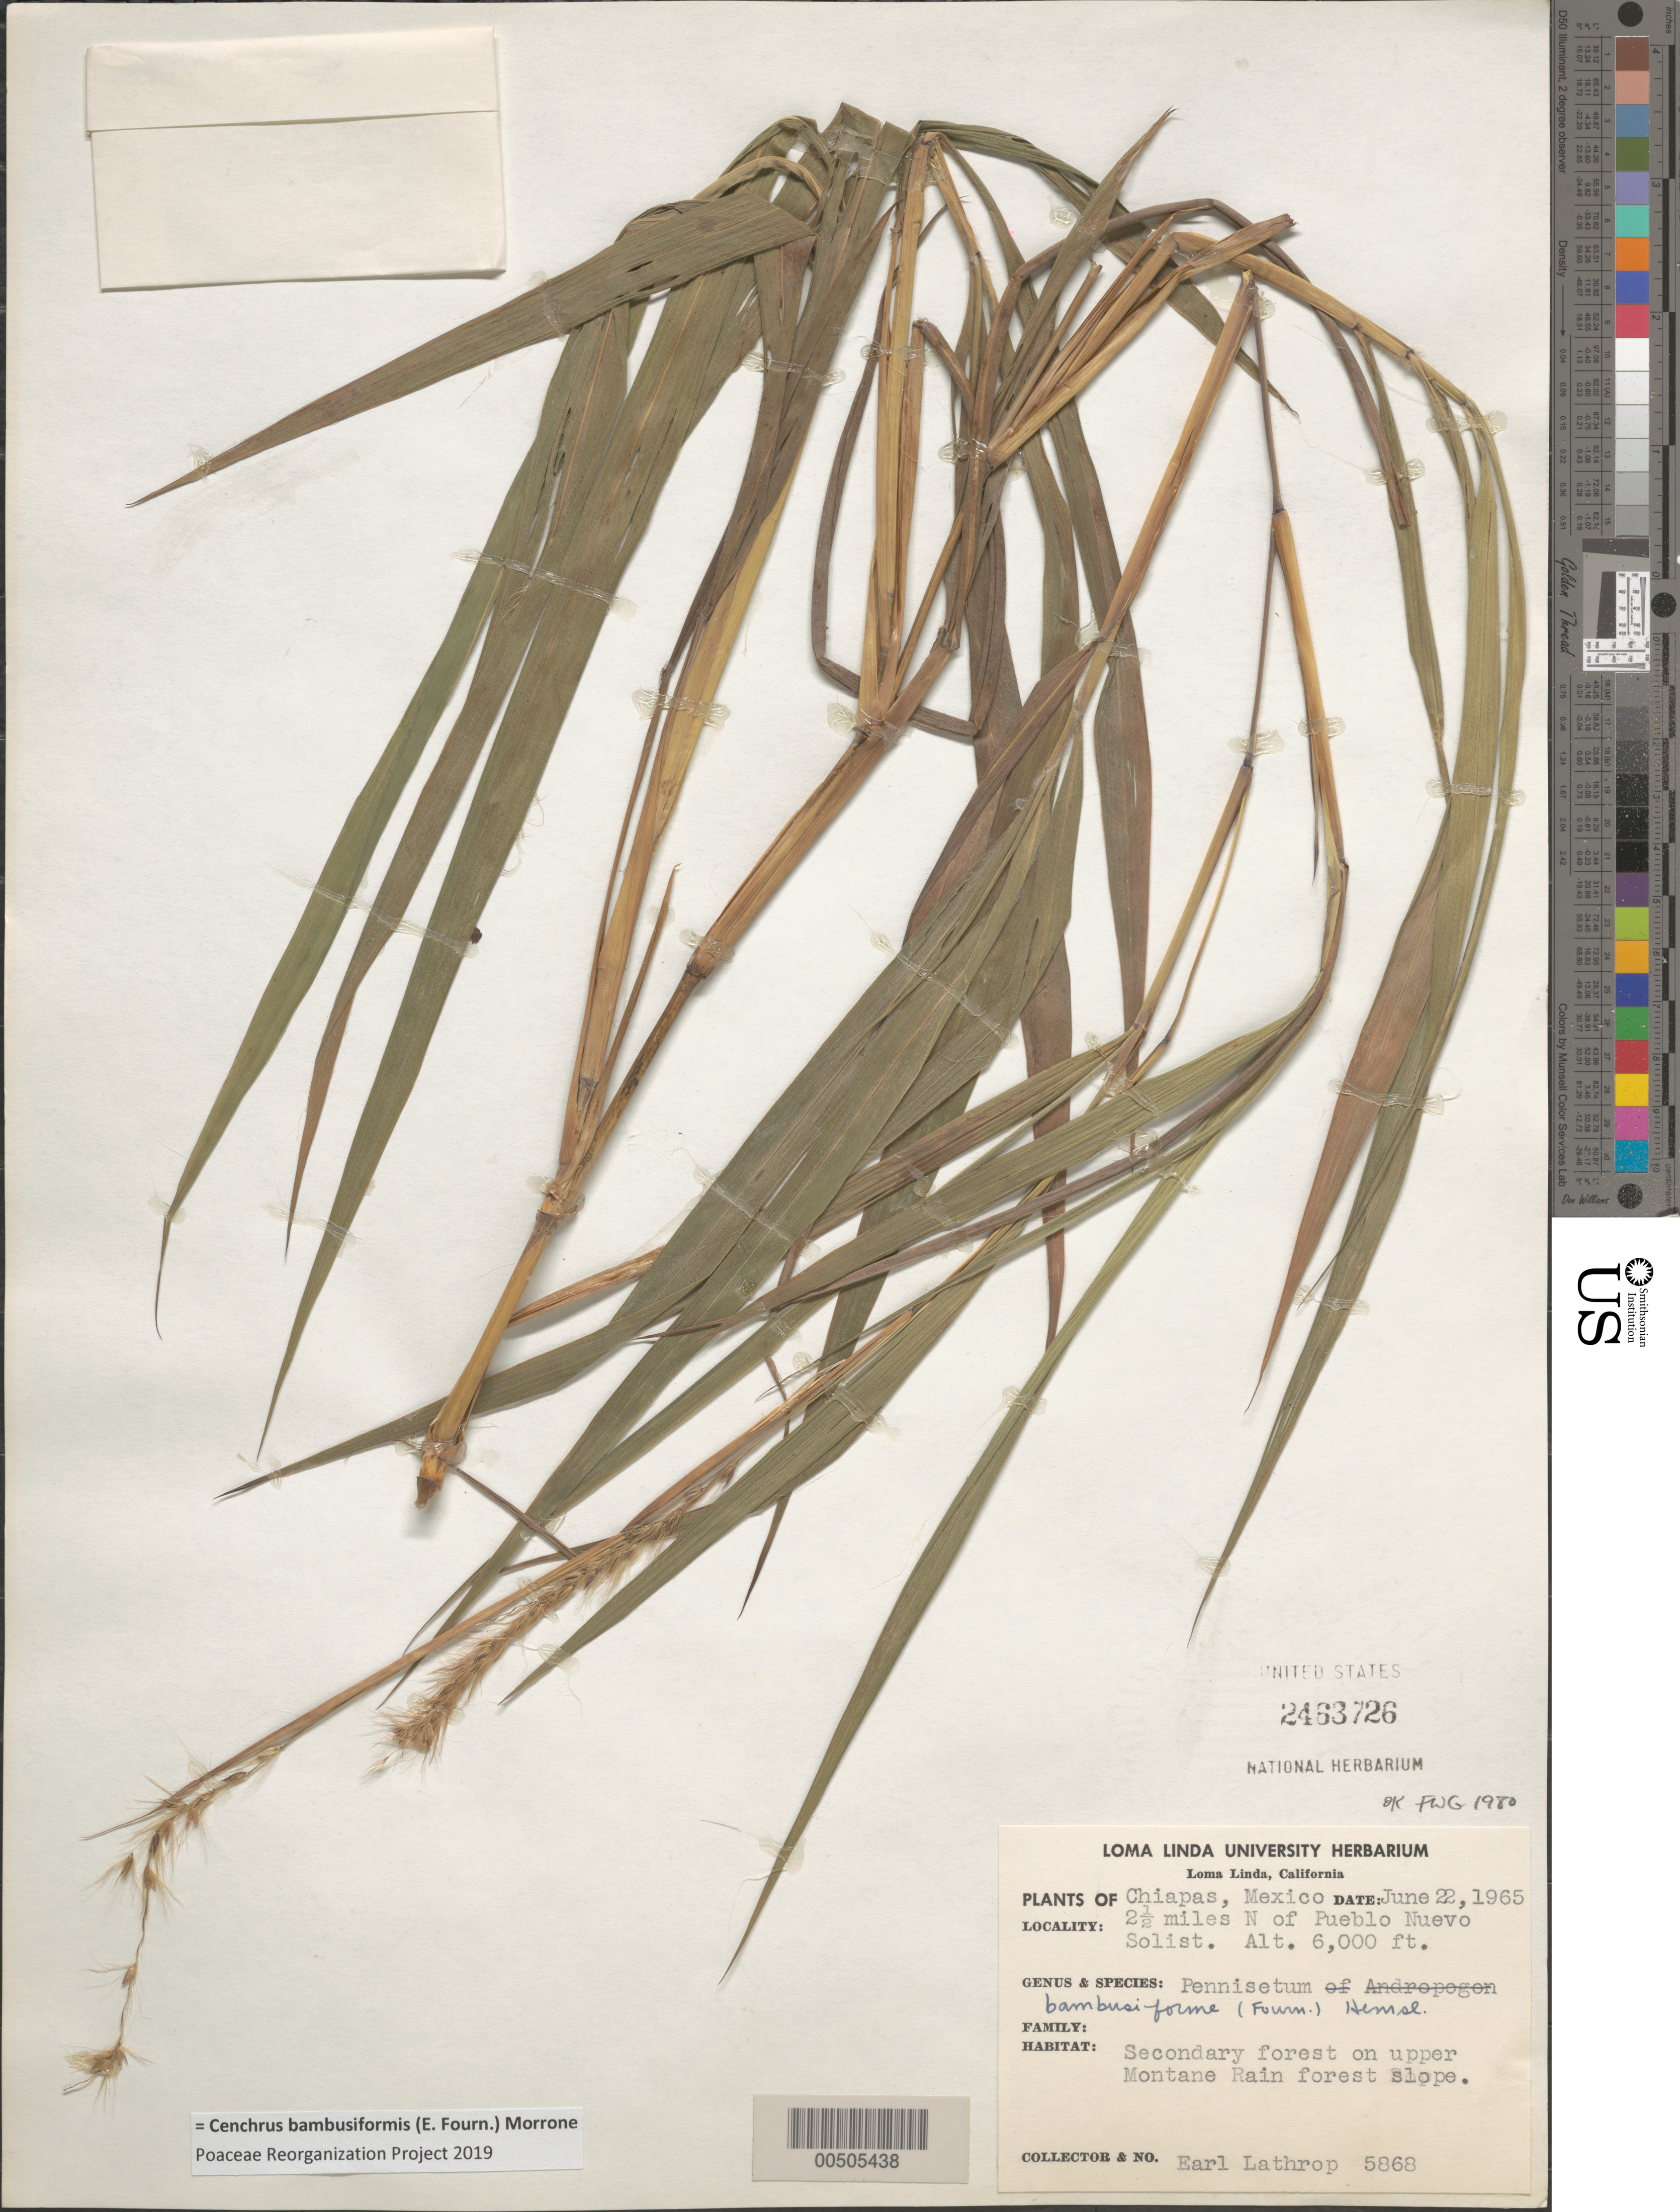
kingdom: Plantae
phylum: Tracheophyta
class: Liliopsida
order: Poales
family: Poaceae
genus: Cenchrus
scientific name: Cenchrus bambusiformis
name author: (E. Fourn.) Morrone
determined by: Poaceae Reorganization Project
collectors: E. W. Lathrop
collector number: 5868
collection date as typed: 22 Jun 1965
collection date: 1965-06-22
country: Mexico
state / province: Chiapas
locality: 2.5 mi N of Pueblo Nuevo Solistahuacán, upper montane rain forest slope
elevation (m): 1829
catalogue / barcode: US 2463726